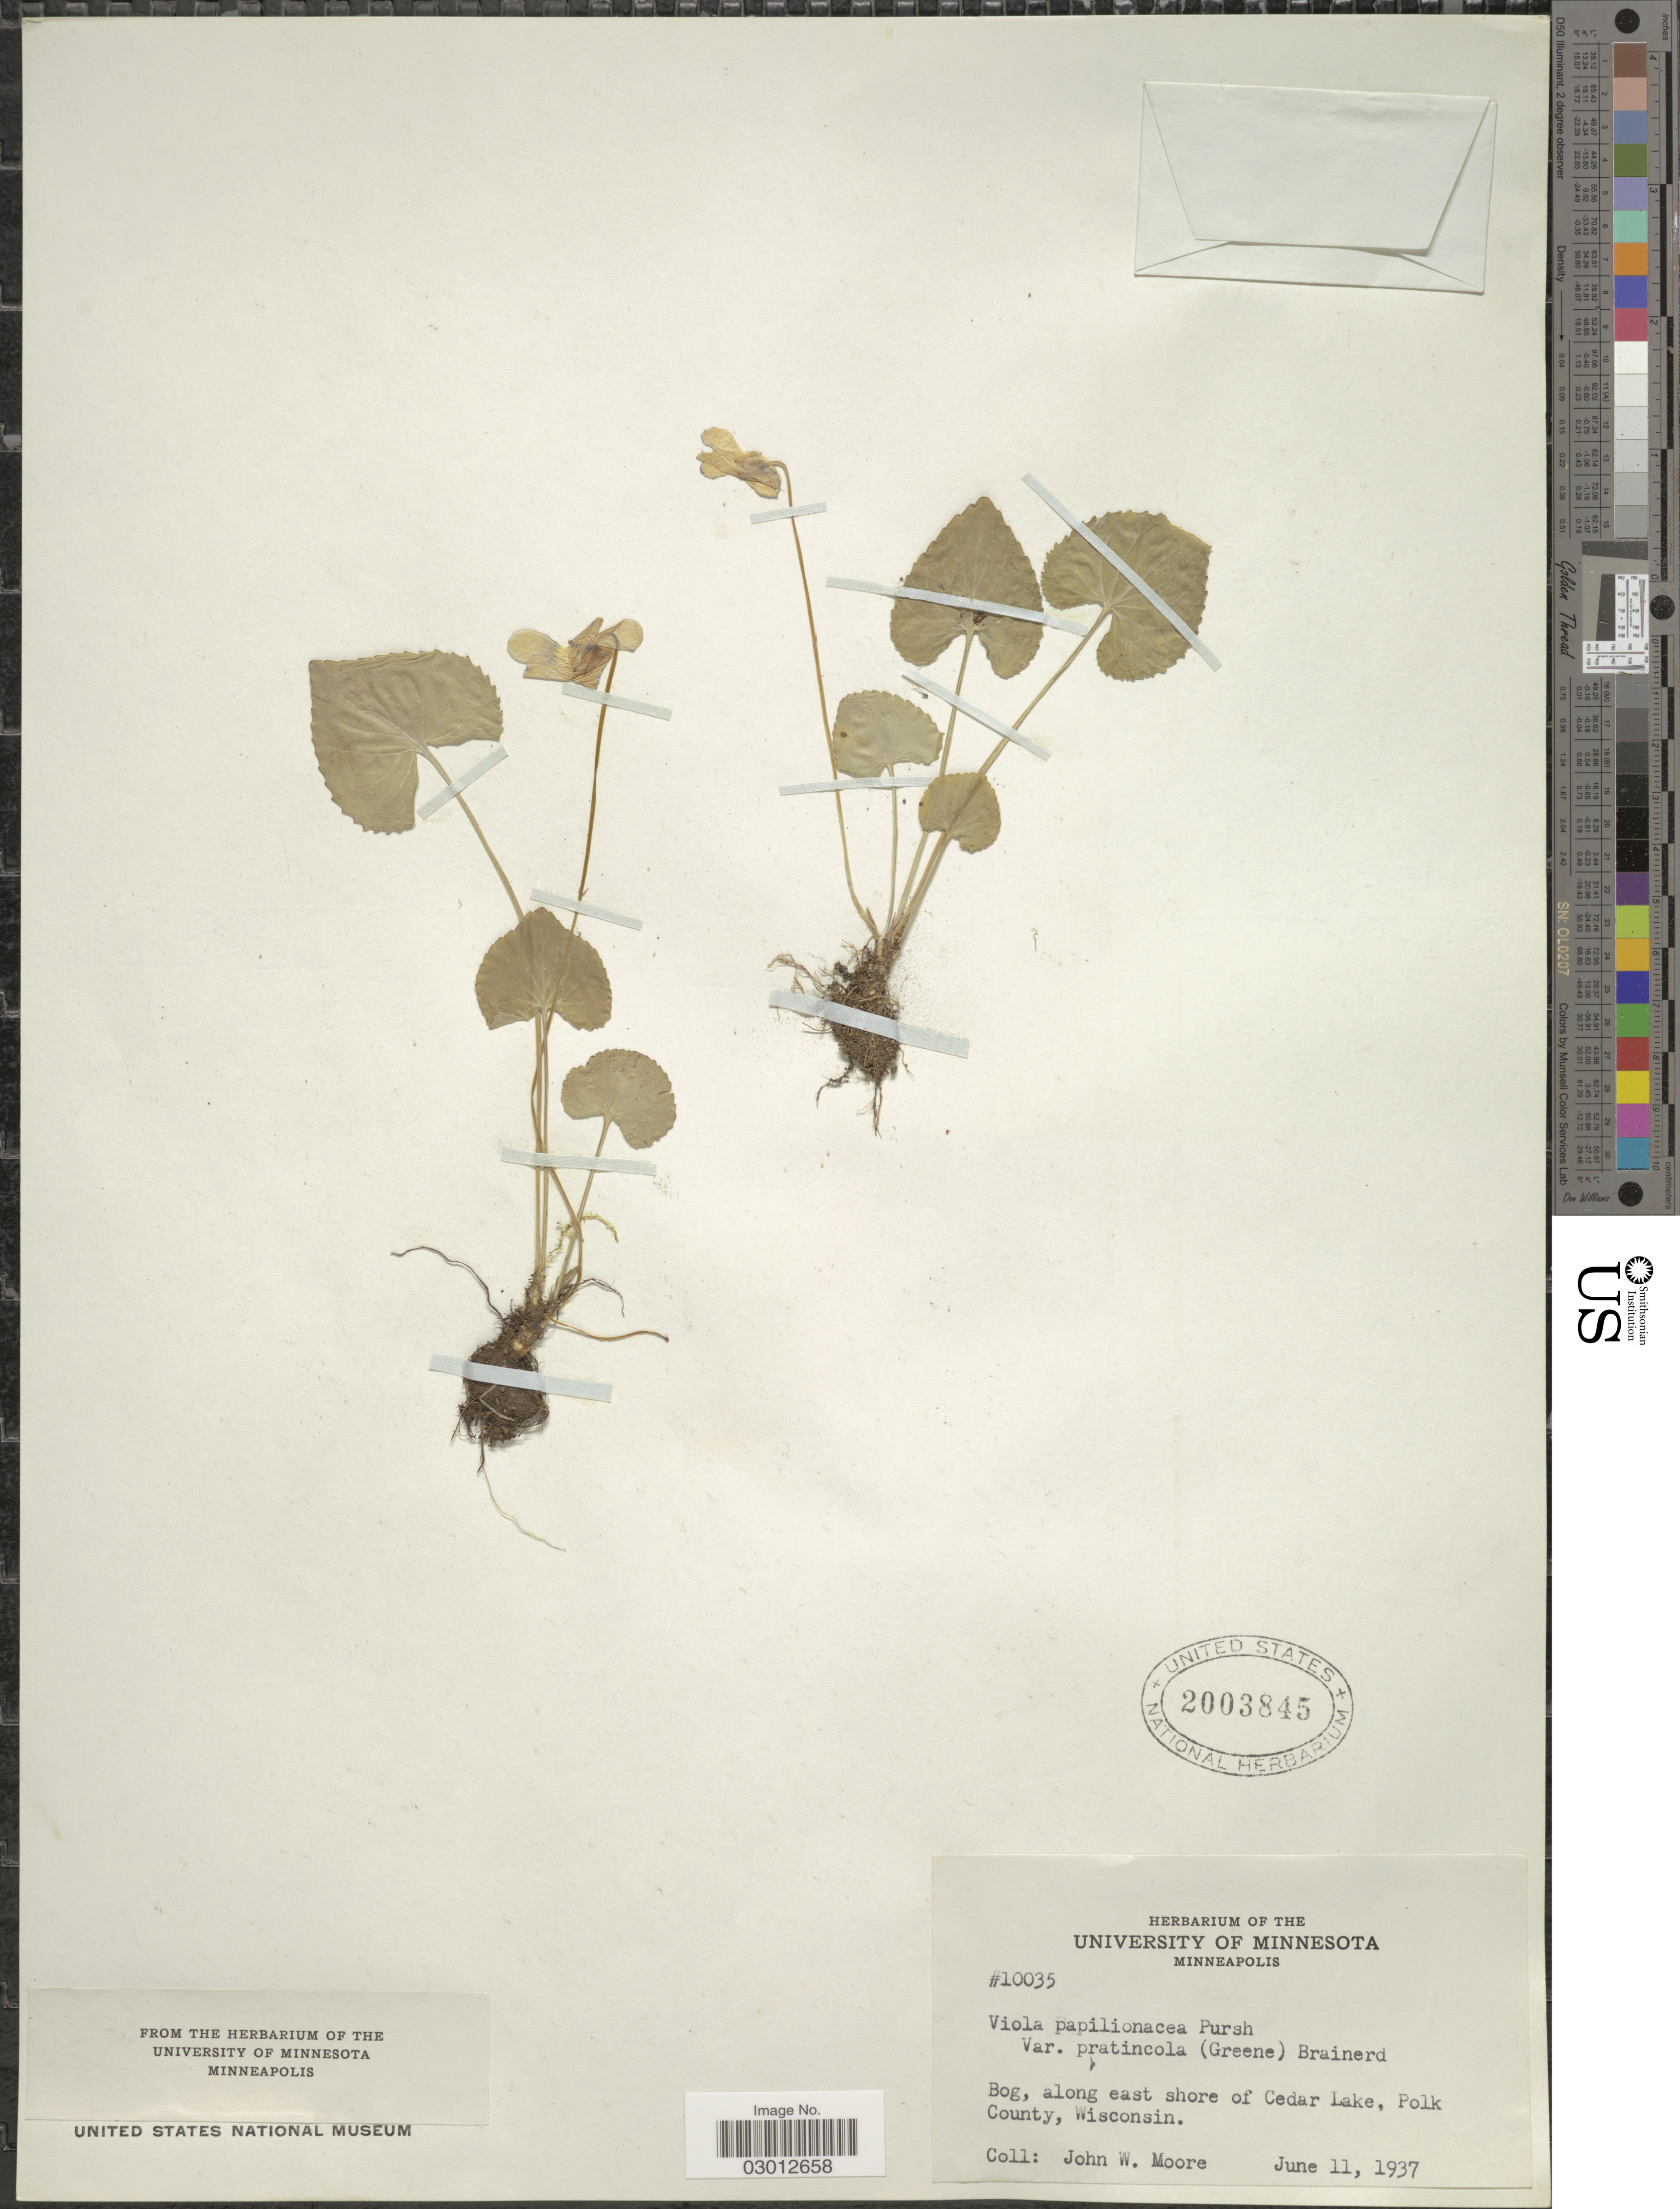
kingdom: Plantae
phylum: Tracheophyta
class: Magnoliopsida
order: Malpighiales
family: Violaceae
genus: Viola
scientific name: Viola papilionacea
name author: Pursh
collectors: J. Moore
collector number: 10035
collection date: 1937-06-11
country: United States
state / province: Wisconsin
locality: Bog, along east shore of Cedar Lake, Polk County.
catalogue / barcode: US 2003845